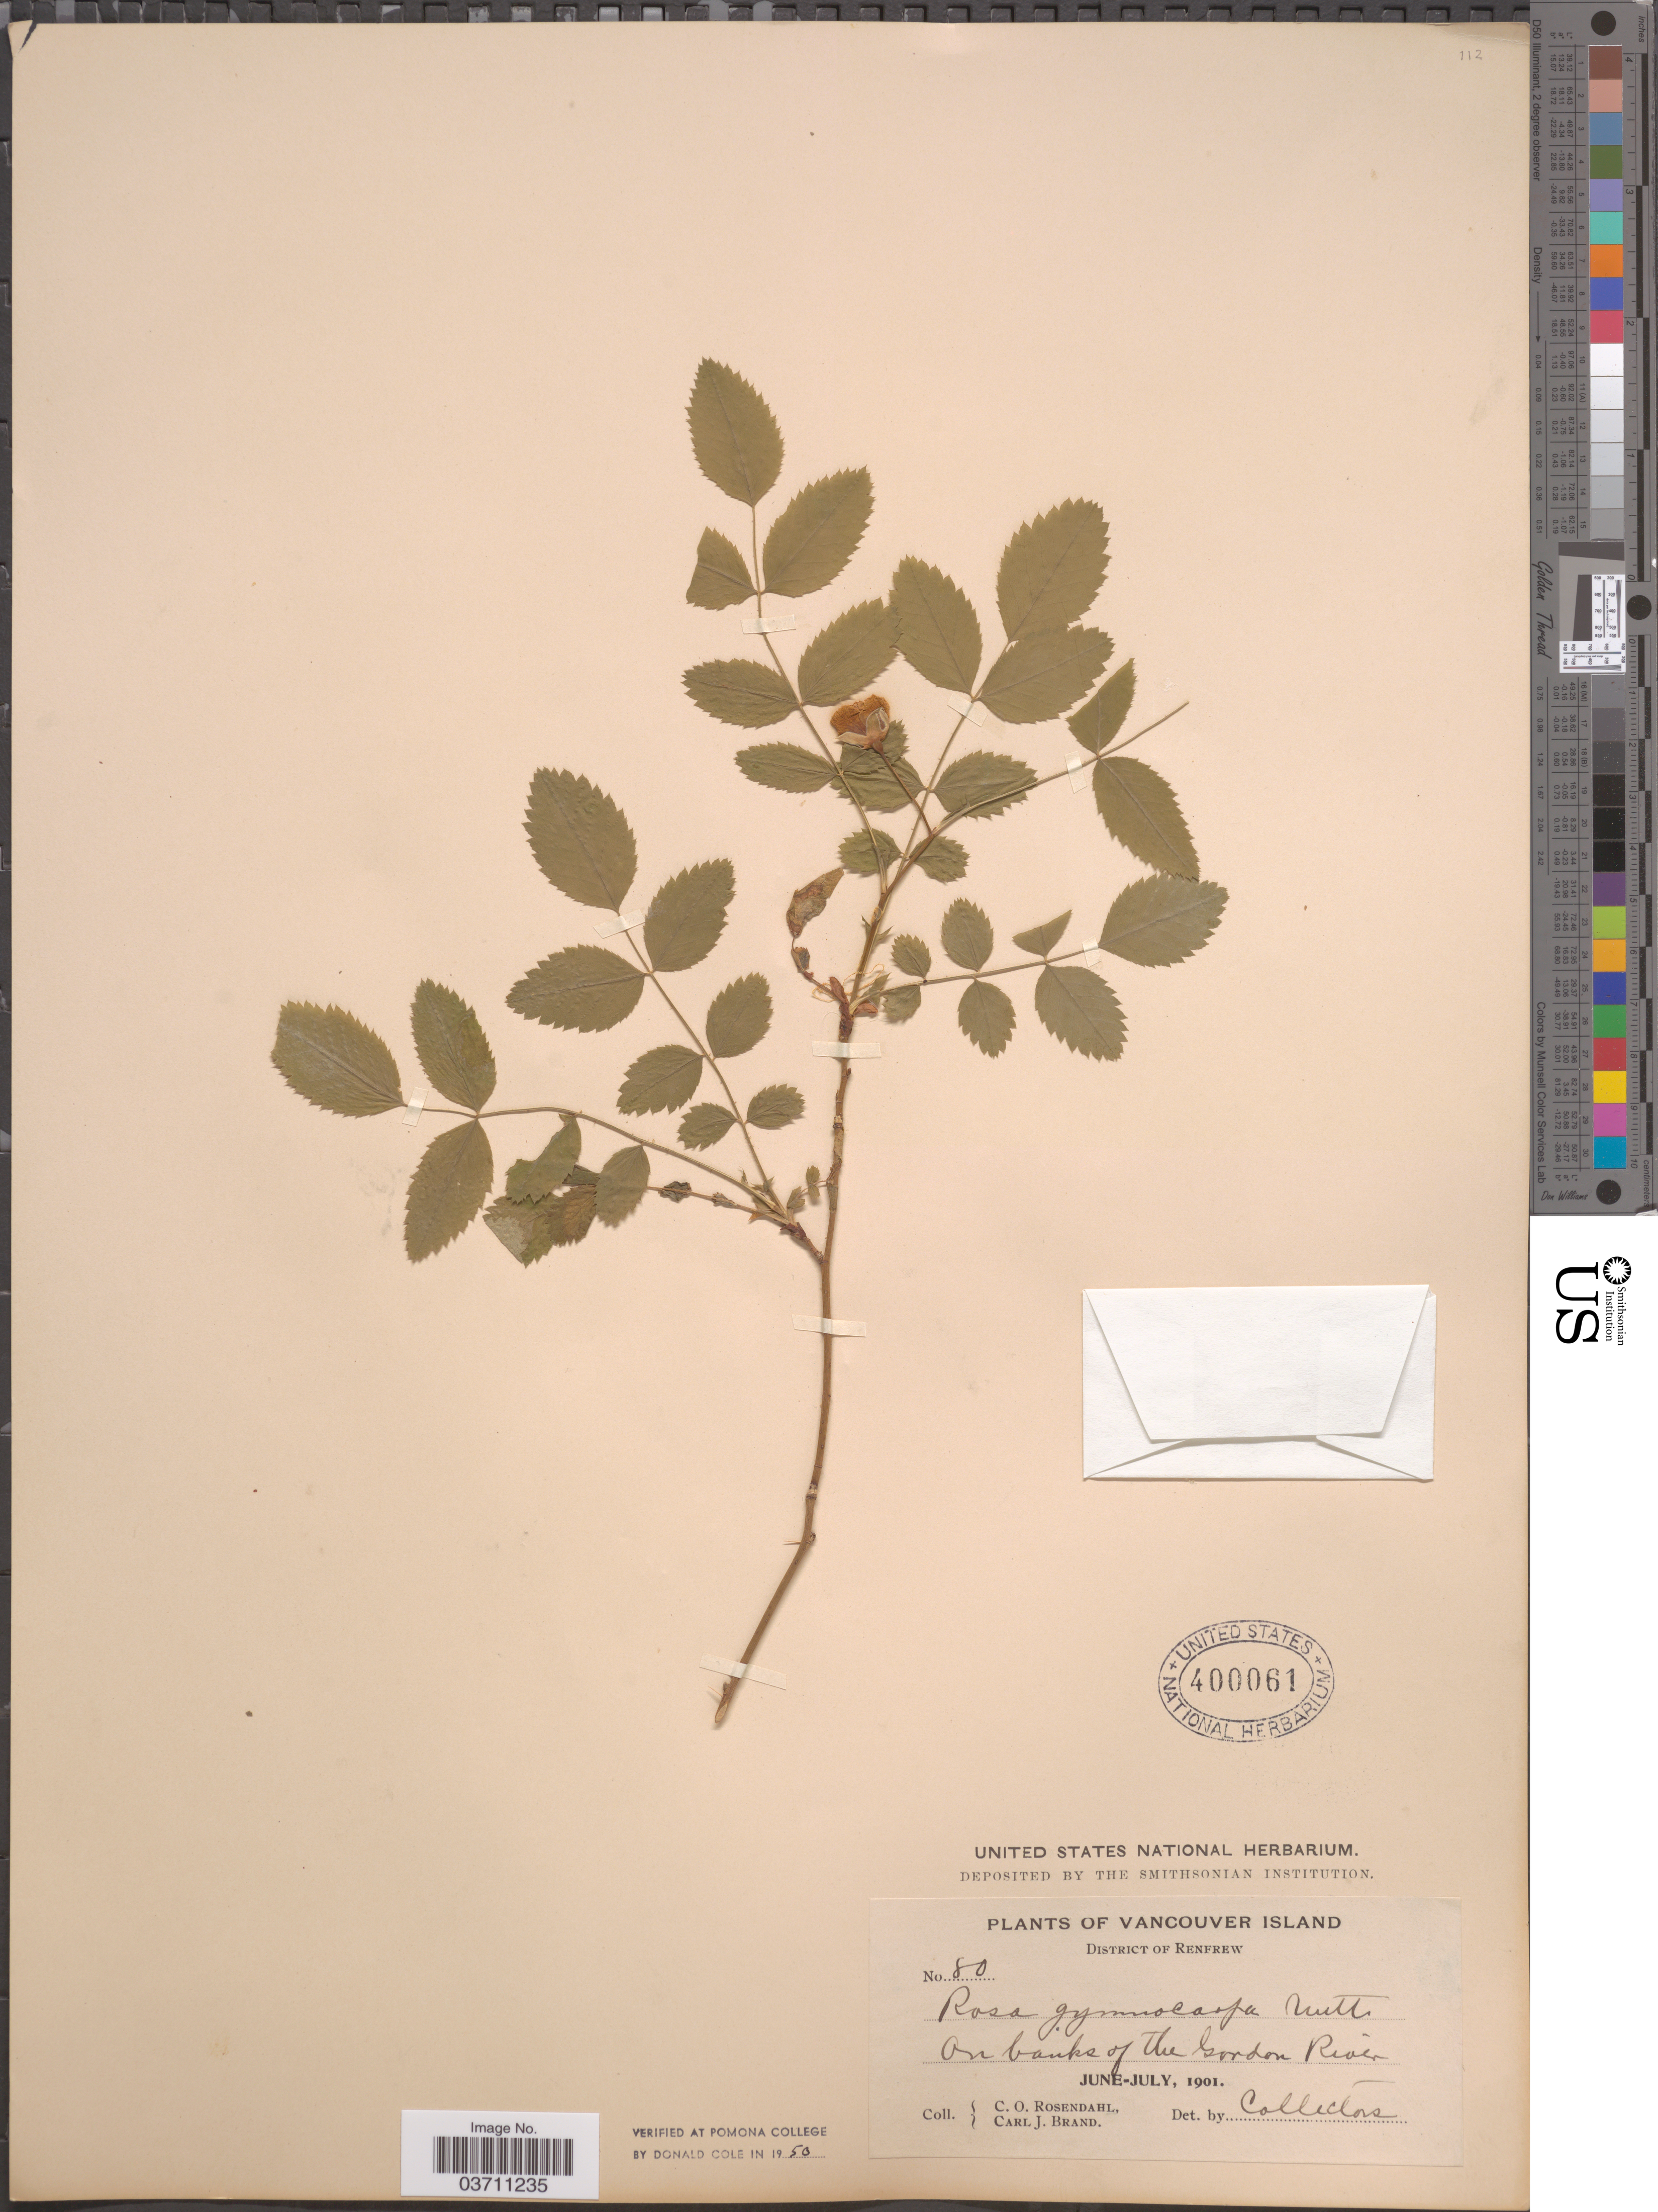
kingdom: Plantae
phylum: Tracheophyta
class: Magnoliopsida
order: Rosales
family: Rosaceae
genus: Rosa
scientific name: Rosa gymnocarpa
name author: Nutt.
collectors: C. O. Rosendahl & C. J. Brand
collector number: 80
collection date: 1901-06/1901-07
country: Canada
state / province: British Columbia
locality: Vancouver Island. District of Renfrew. On banks of the Gordon River.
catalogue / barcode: US 400061